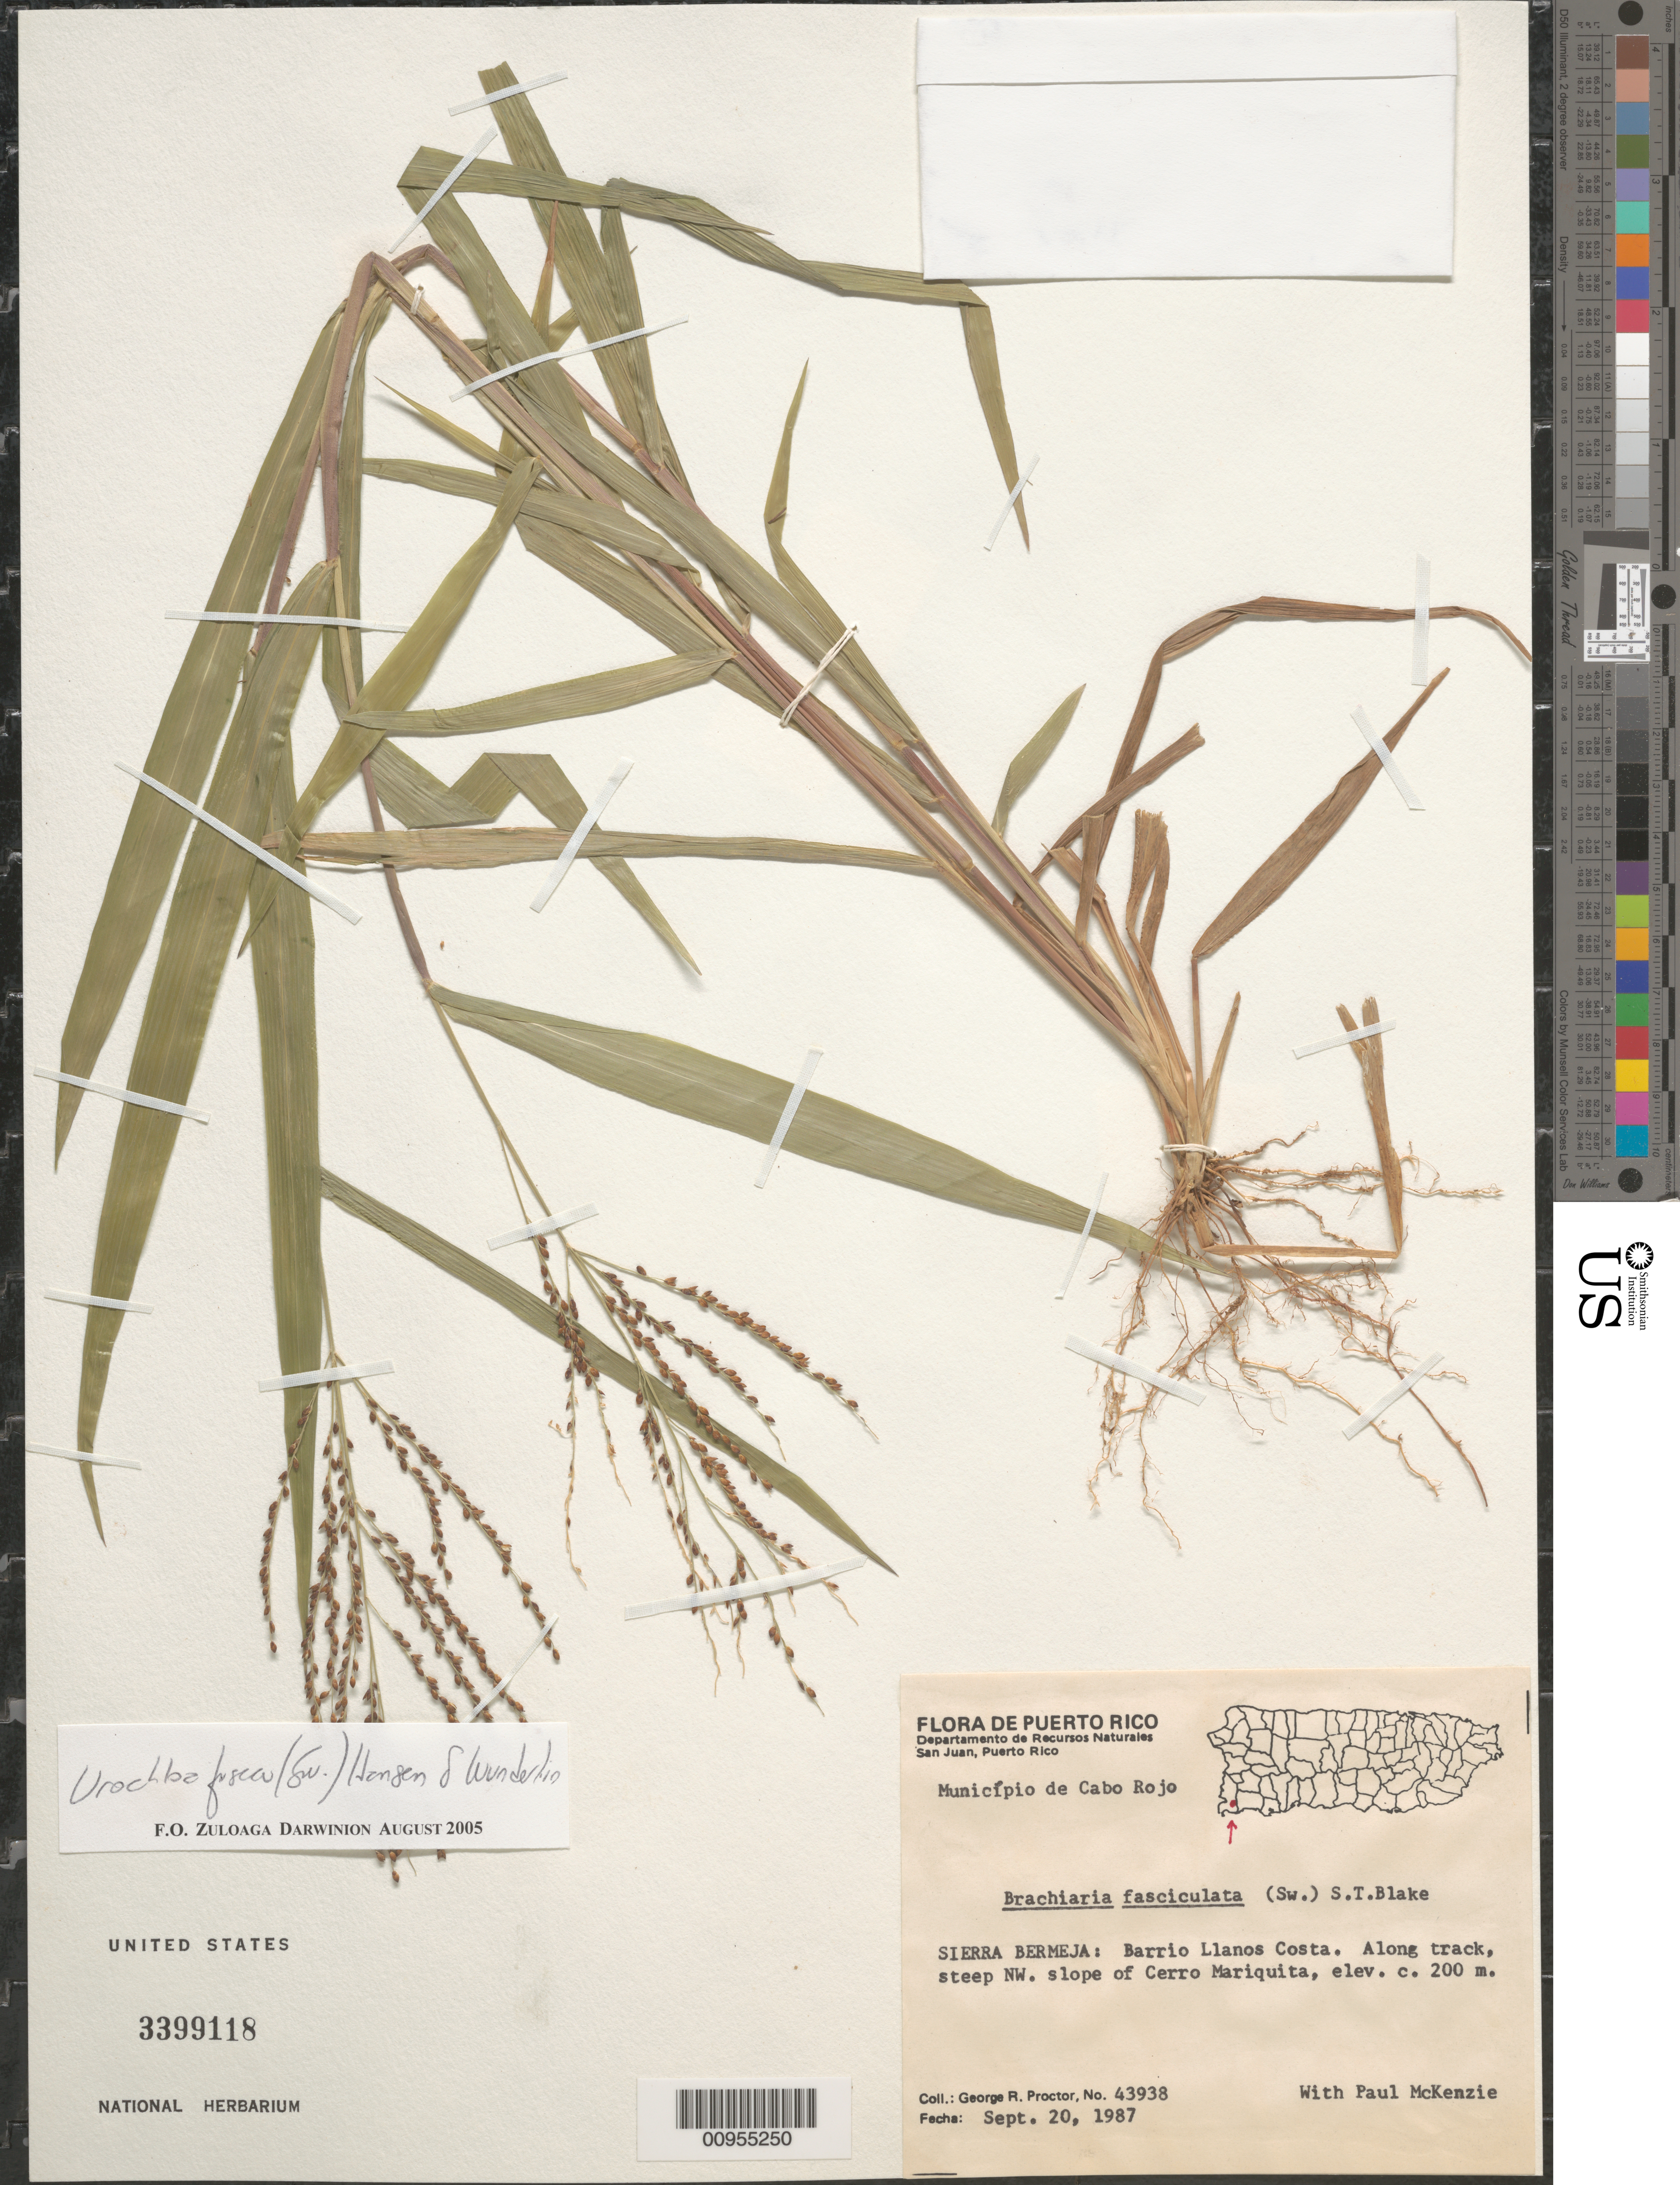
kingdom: Plantae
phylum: Tracheophyta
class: Liliopsida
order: Poales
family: Poaceae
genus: Urochloa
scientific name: Urochloa fusca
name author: (Sw.) B.F. Hansen & Wunderlin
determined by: Zuloaga, F. O.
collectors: G. R. Proctor & P. Mckenzie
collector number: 43938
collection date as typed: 20 Sep 1987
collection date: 1987-09-20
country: Puerto Rico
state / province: Cabo Rojo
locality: Sierra Bermeja: Barrio Llanos Costa, along track, steep NW slope of Cerro Mariquita.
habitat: Along track.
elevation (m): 200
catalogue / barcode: US 3399118